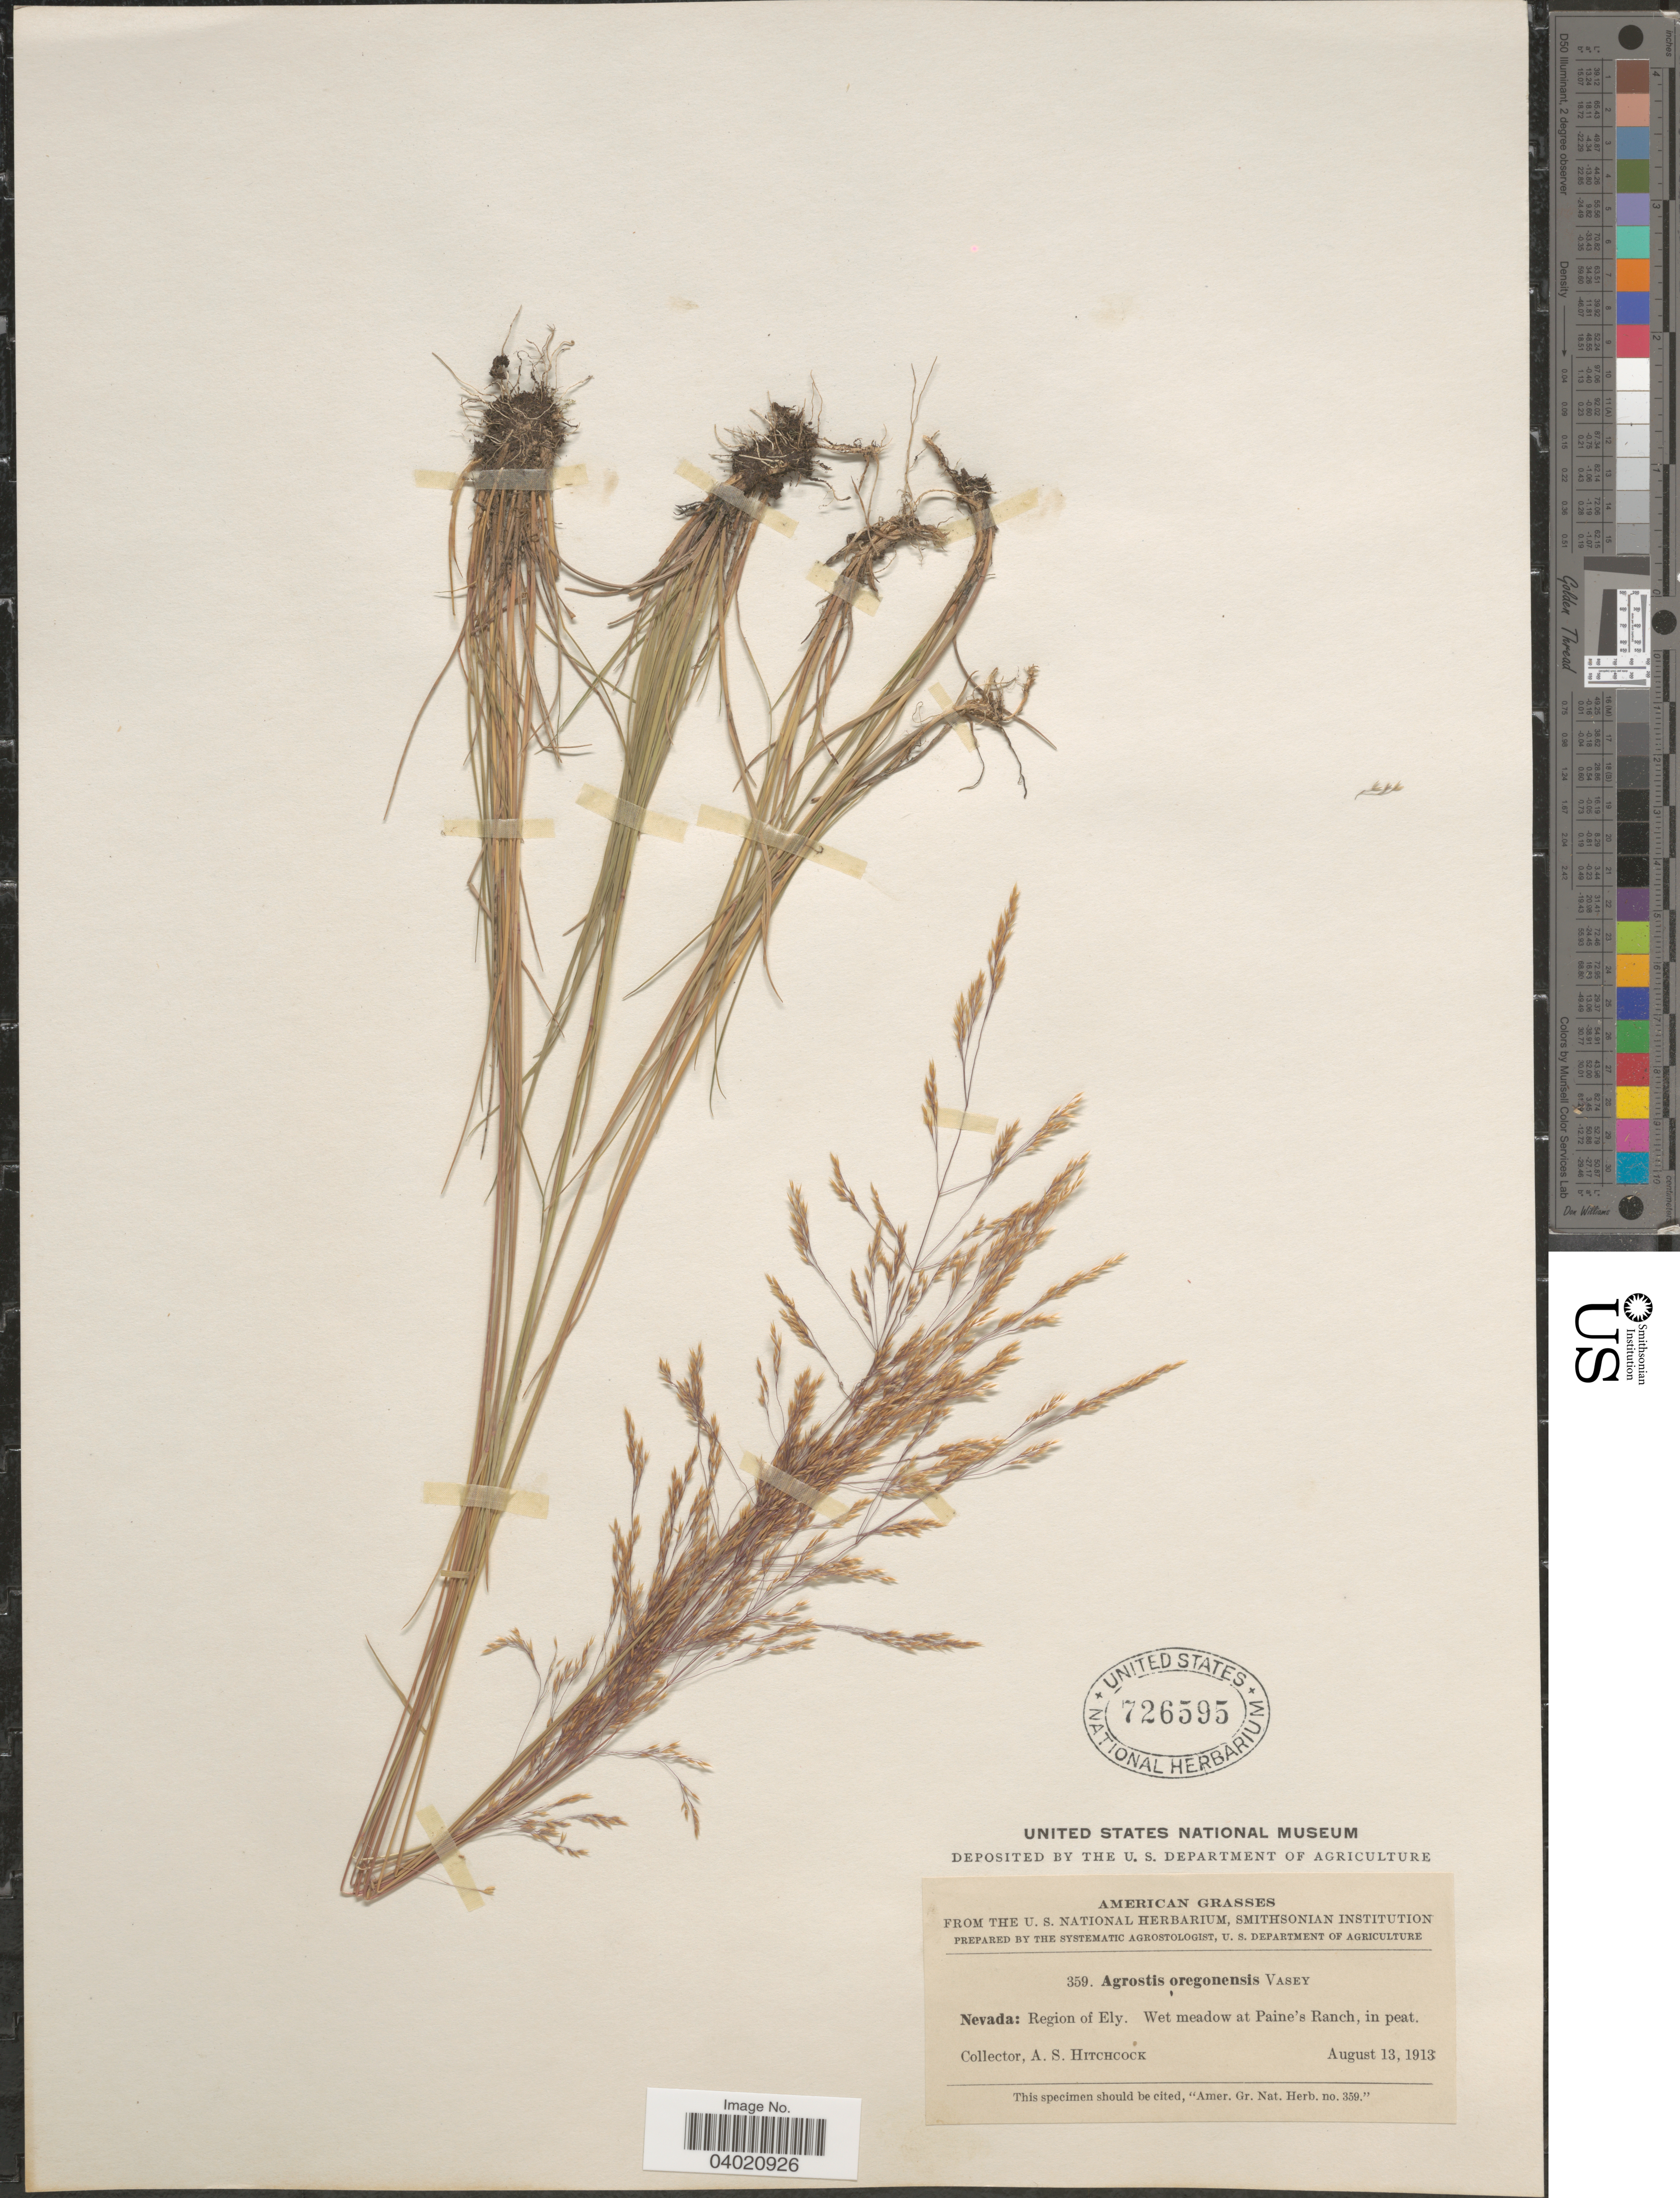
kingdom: Plantae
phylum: Tracheophyta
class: Liliopsida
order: Poales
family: Poaceae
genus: Agrostis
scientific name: Agrostis oregonensis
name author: Vasey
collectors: A. S. Hitchcock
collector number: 359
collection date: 1913-08-13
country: United States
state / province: Nevada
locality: Region of Ely. Wet meadow at Paine's Ranch.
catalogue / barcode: US 726595